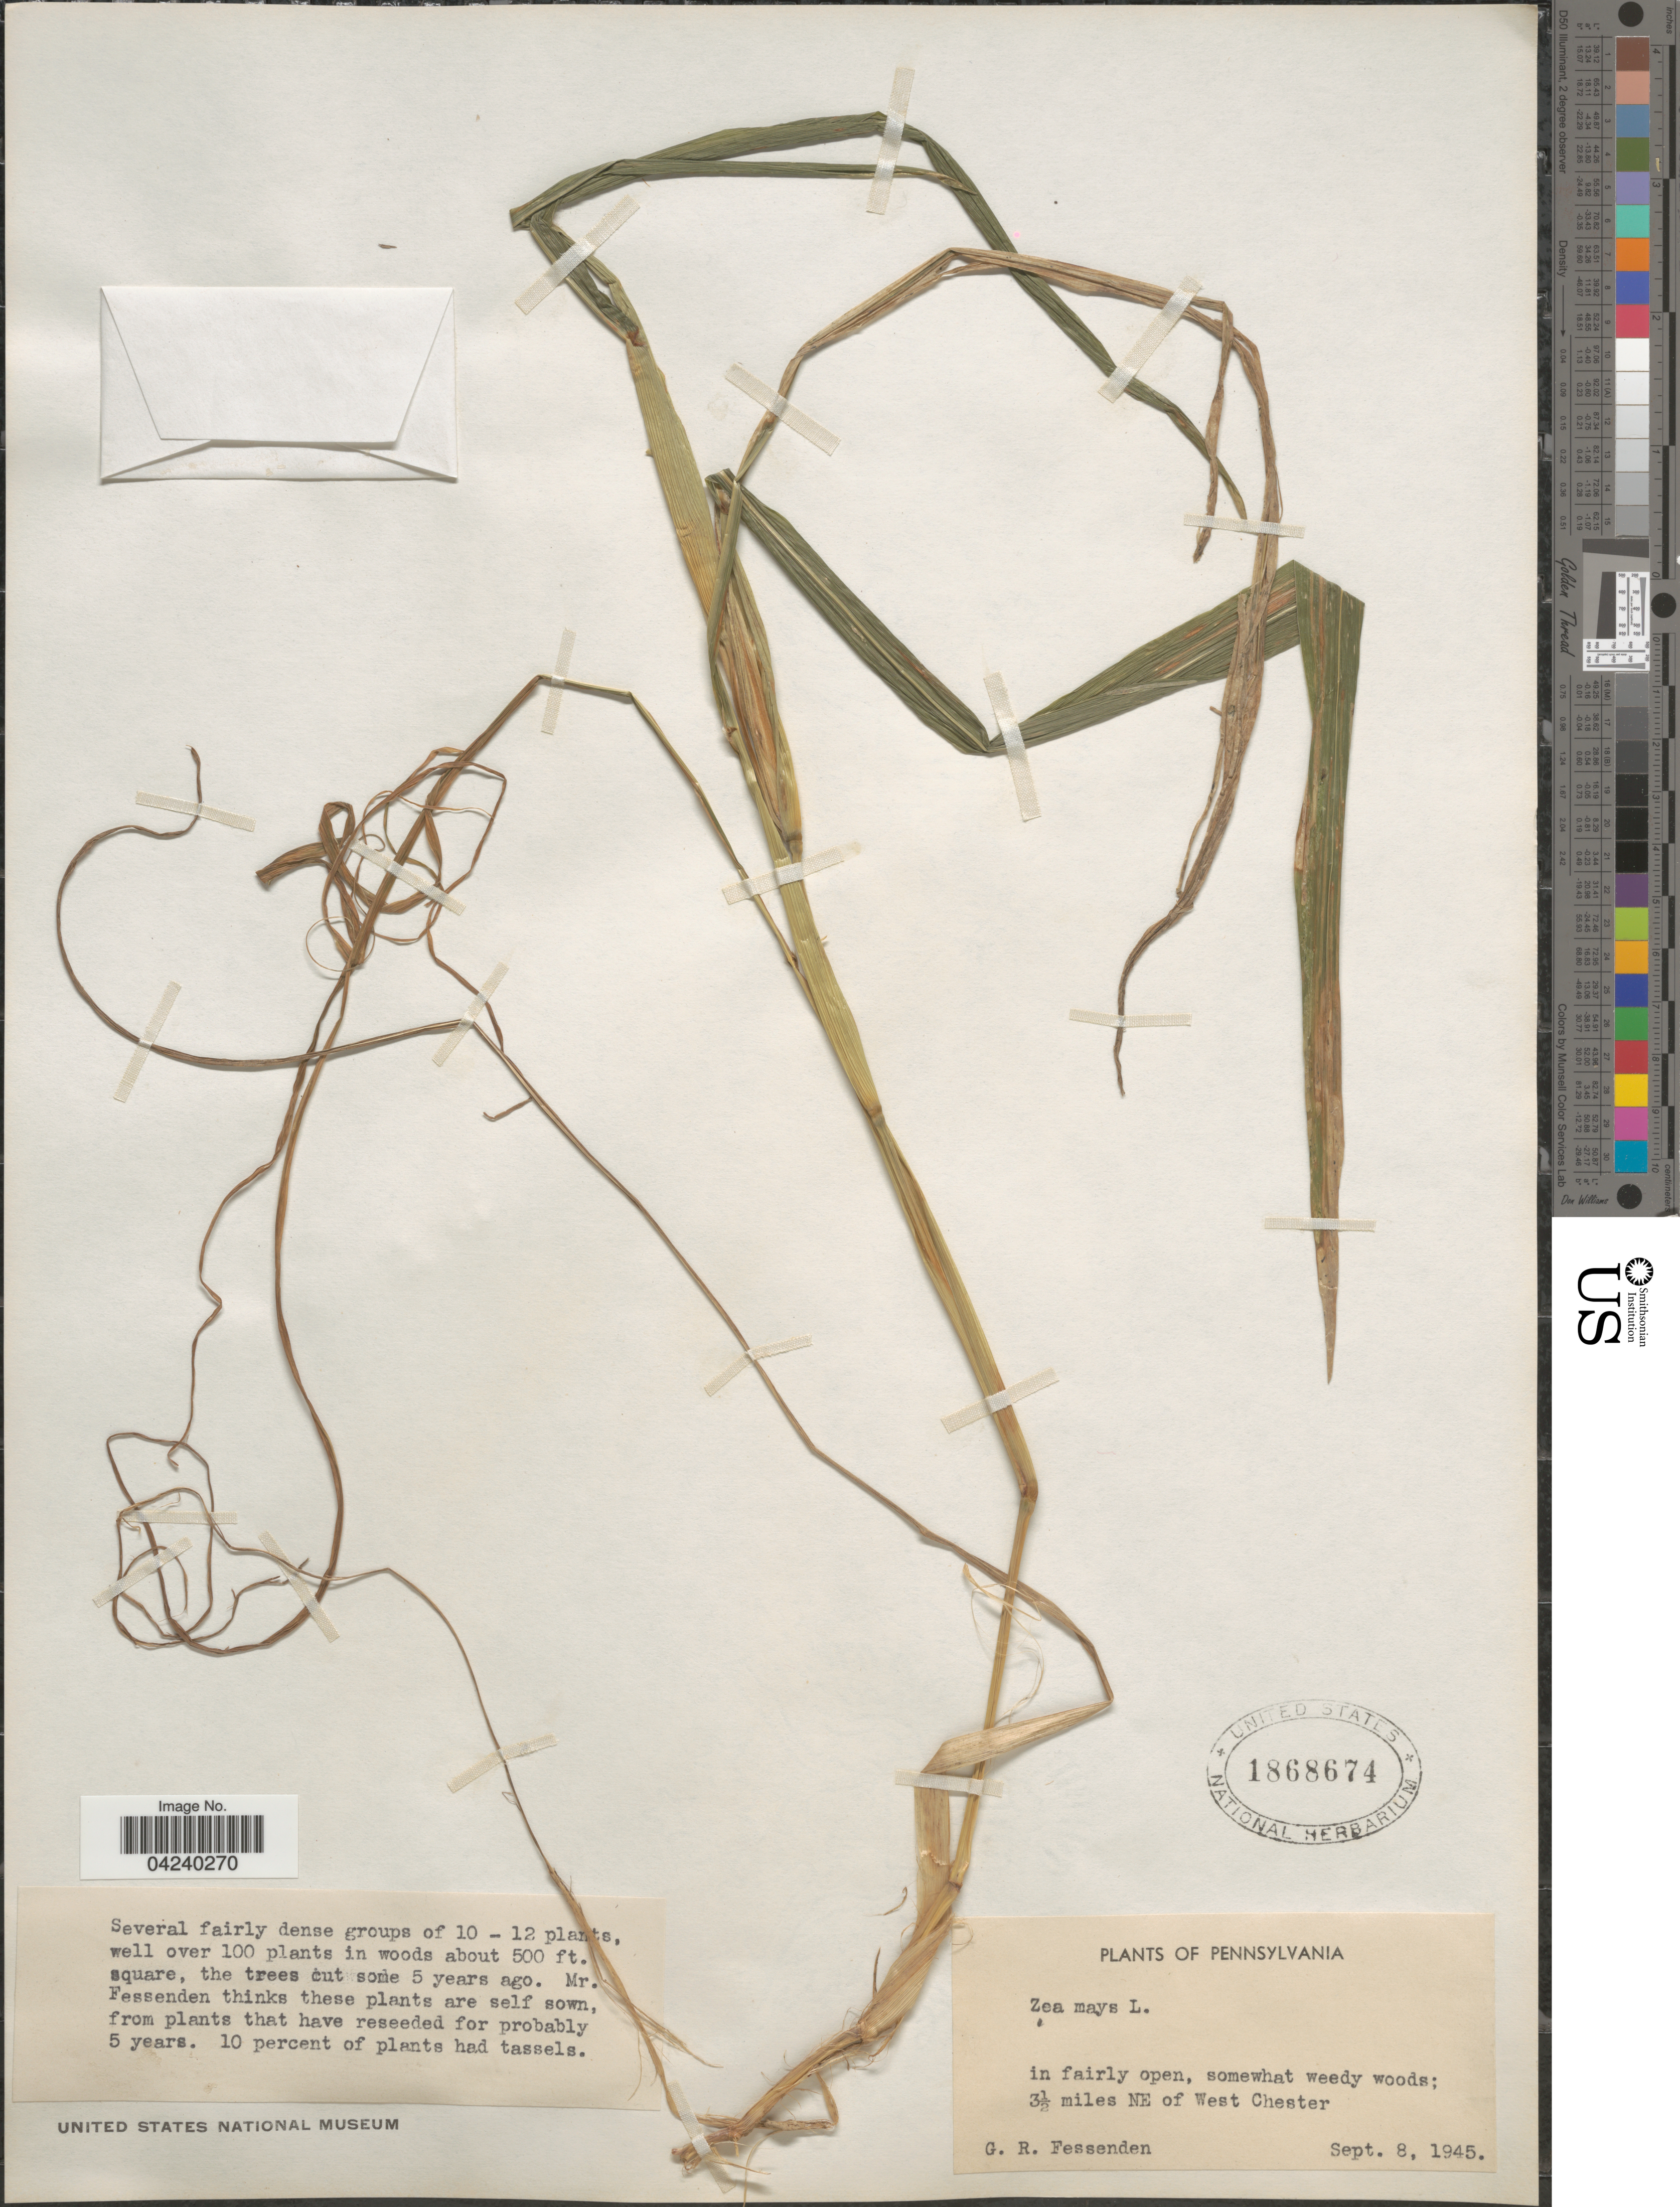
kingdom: Plantae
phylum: Tracheophyta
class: Liliopsida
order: Poales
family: Poaceae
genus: Zea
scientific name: Zea mays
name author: L.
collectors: G. Fessenden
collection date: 1945-09-08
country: United States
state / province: Pennsylvania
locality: In fairly open, somewhat weedy woods; 3½ miles NE of West Chester.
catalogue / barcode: US 1868674